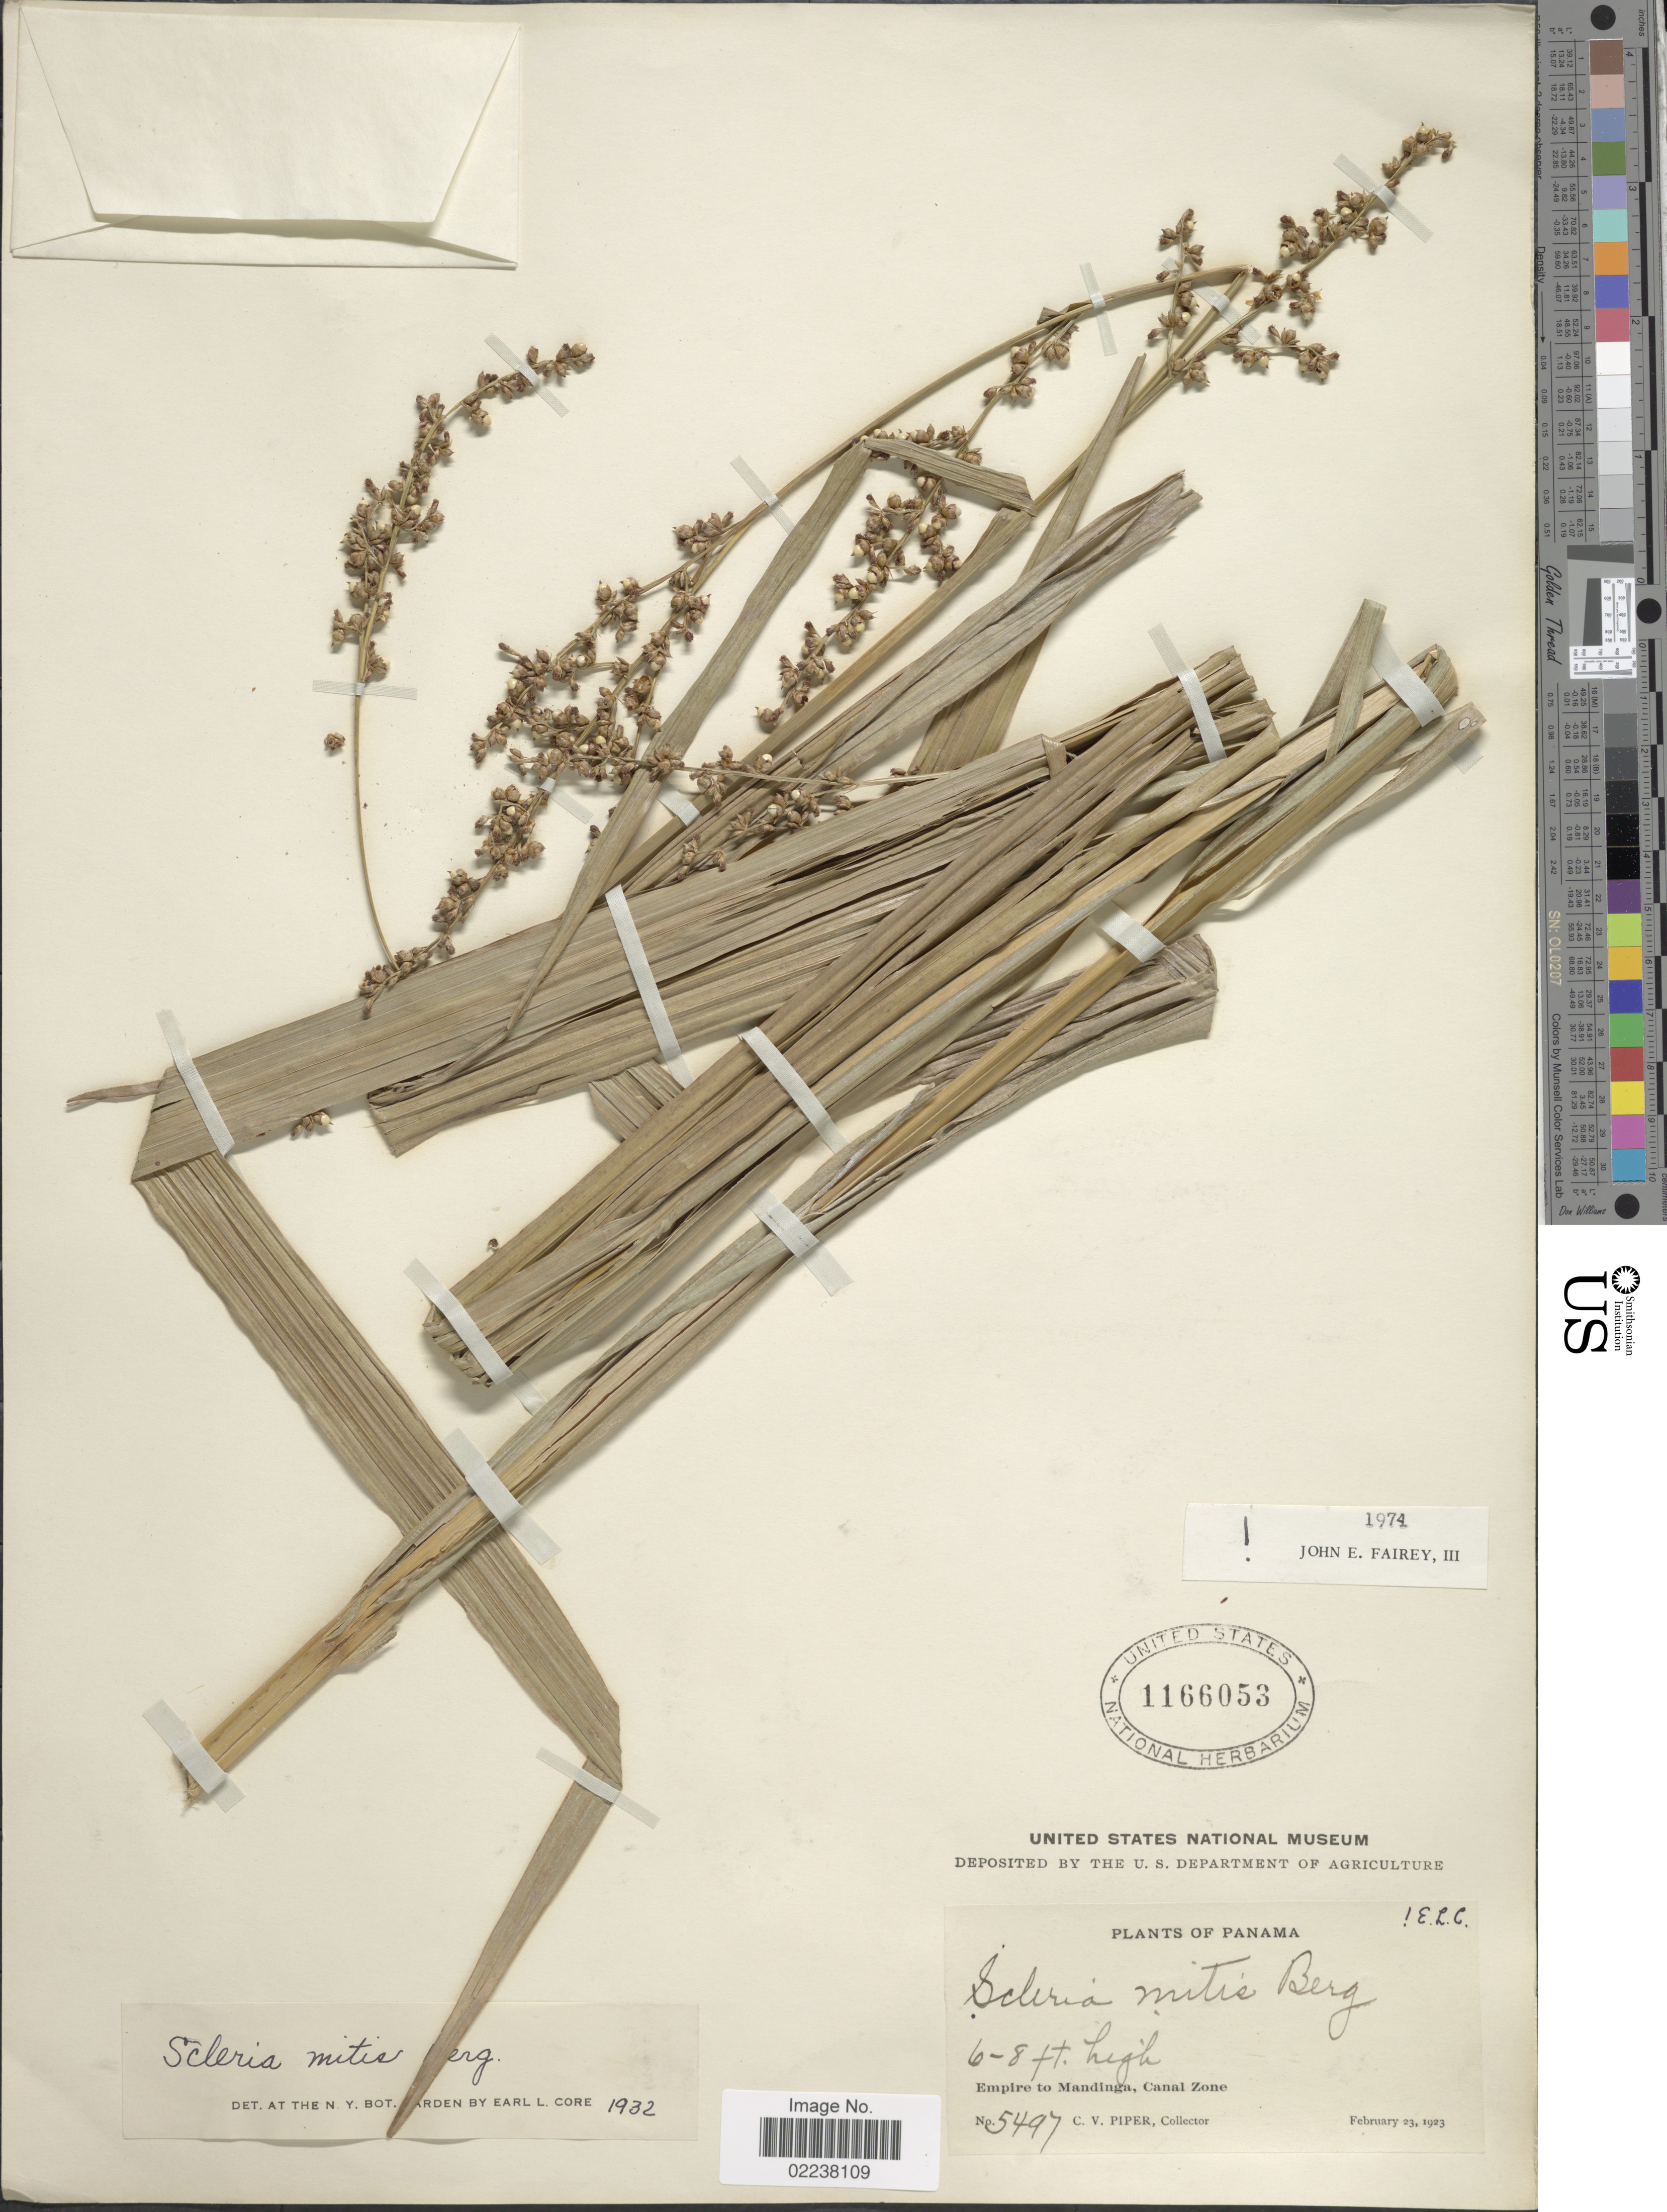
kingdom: Plantae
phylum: Tracheophyta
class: Liliopsida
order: Poales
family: Cyperaceae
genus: Scleria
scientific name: Scleria mitis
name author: P.J. Bergius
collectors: C. V. Piper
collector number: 5497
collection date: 1923-02-23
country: Panama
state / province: Colón / Panamá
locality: Empire to Mandinga, Canal Zone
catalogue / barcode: US 1166053